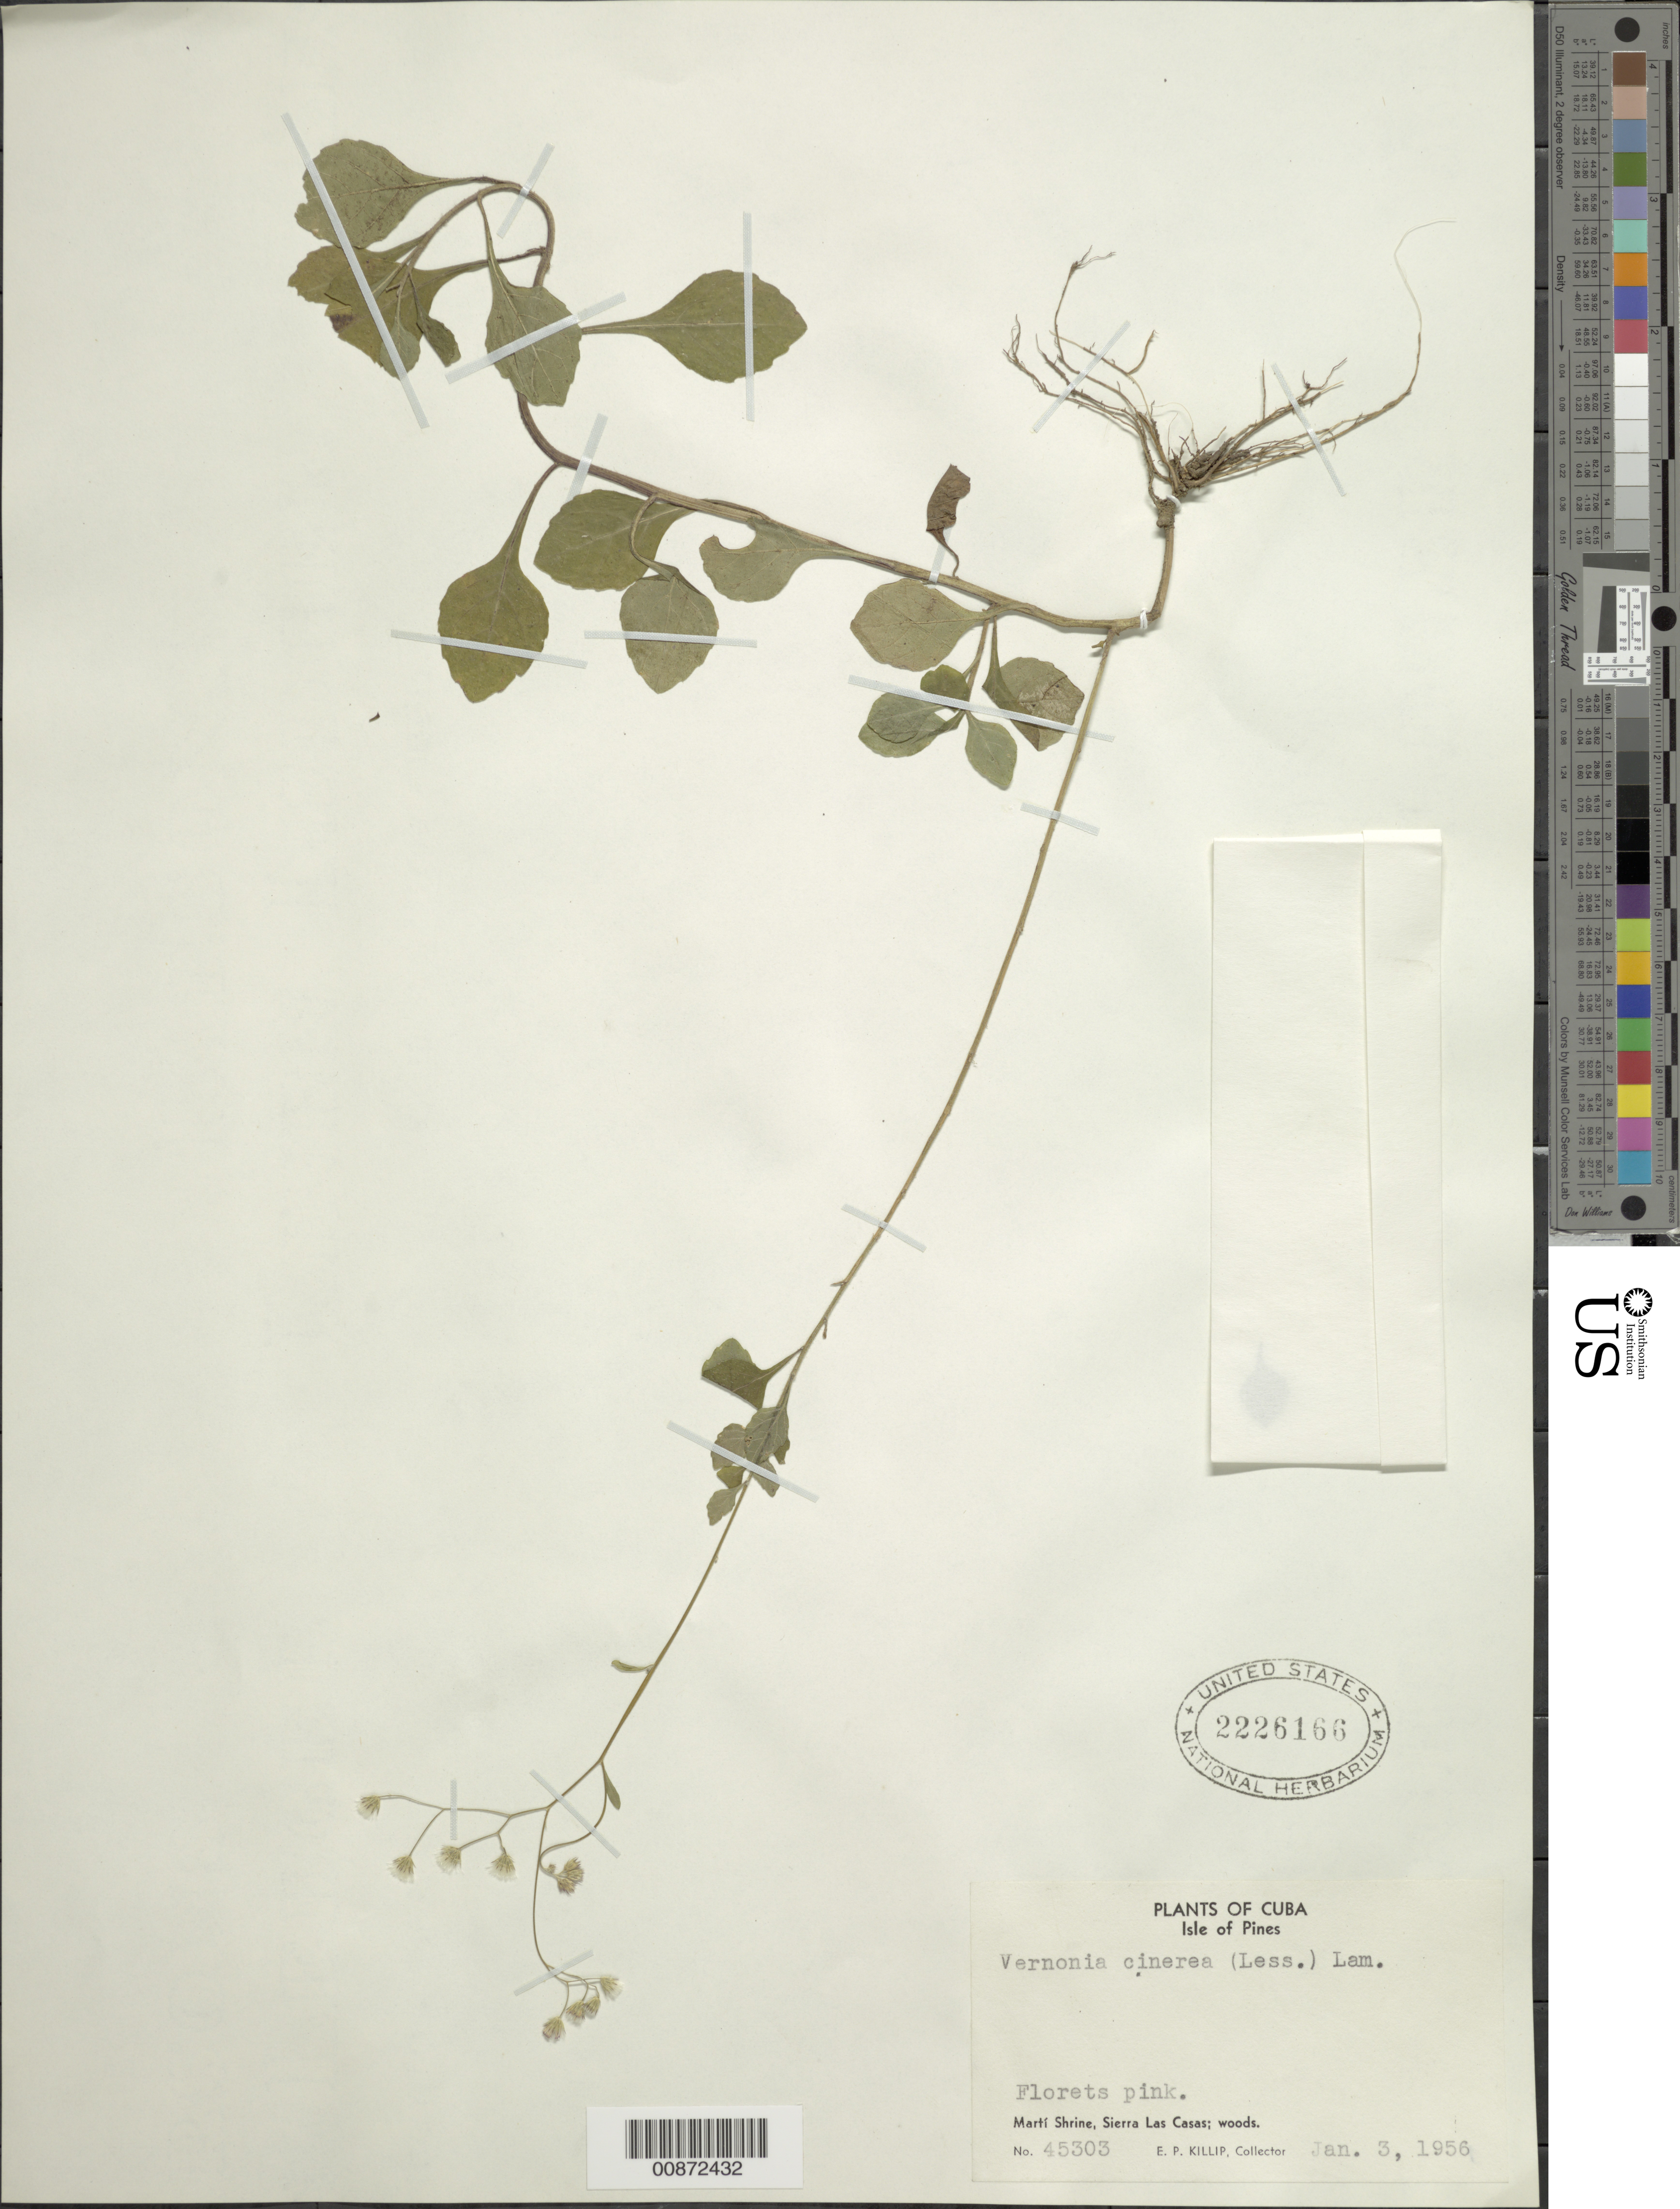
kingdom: Plantae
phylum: Tracheophyta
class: Magnoliopsida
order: Asterales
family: Asteraceae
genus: Cyanthillium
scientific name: Cyanthillium cinereum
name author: (L.) H. Rob.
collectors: E. P. Killip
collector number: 45303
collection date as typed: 03 Jan 1956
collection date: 1956-01-03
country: Cuba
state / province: Isla de La Juventud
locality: Martí Shrine, Las Casas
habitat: Woods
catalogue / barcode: US 2226166